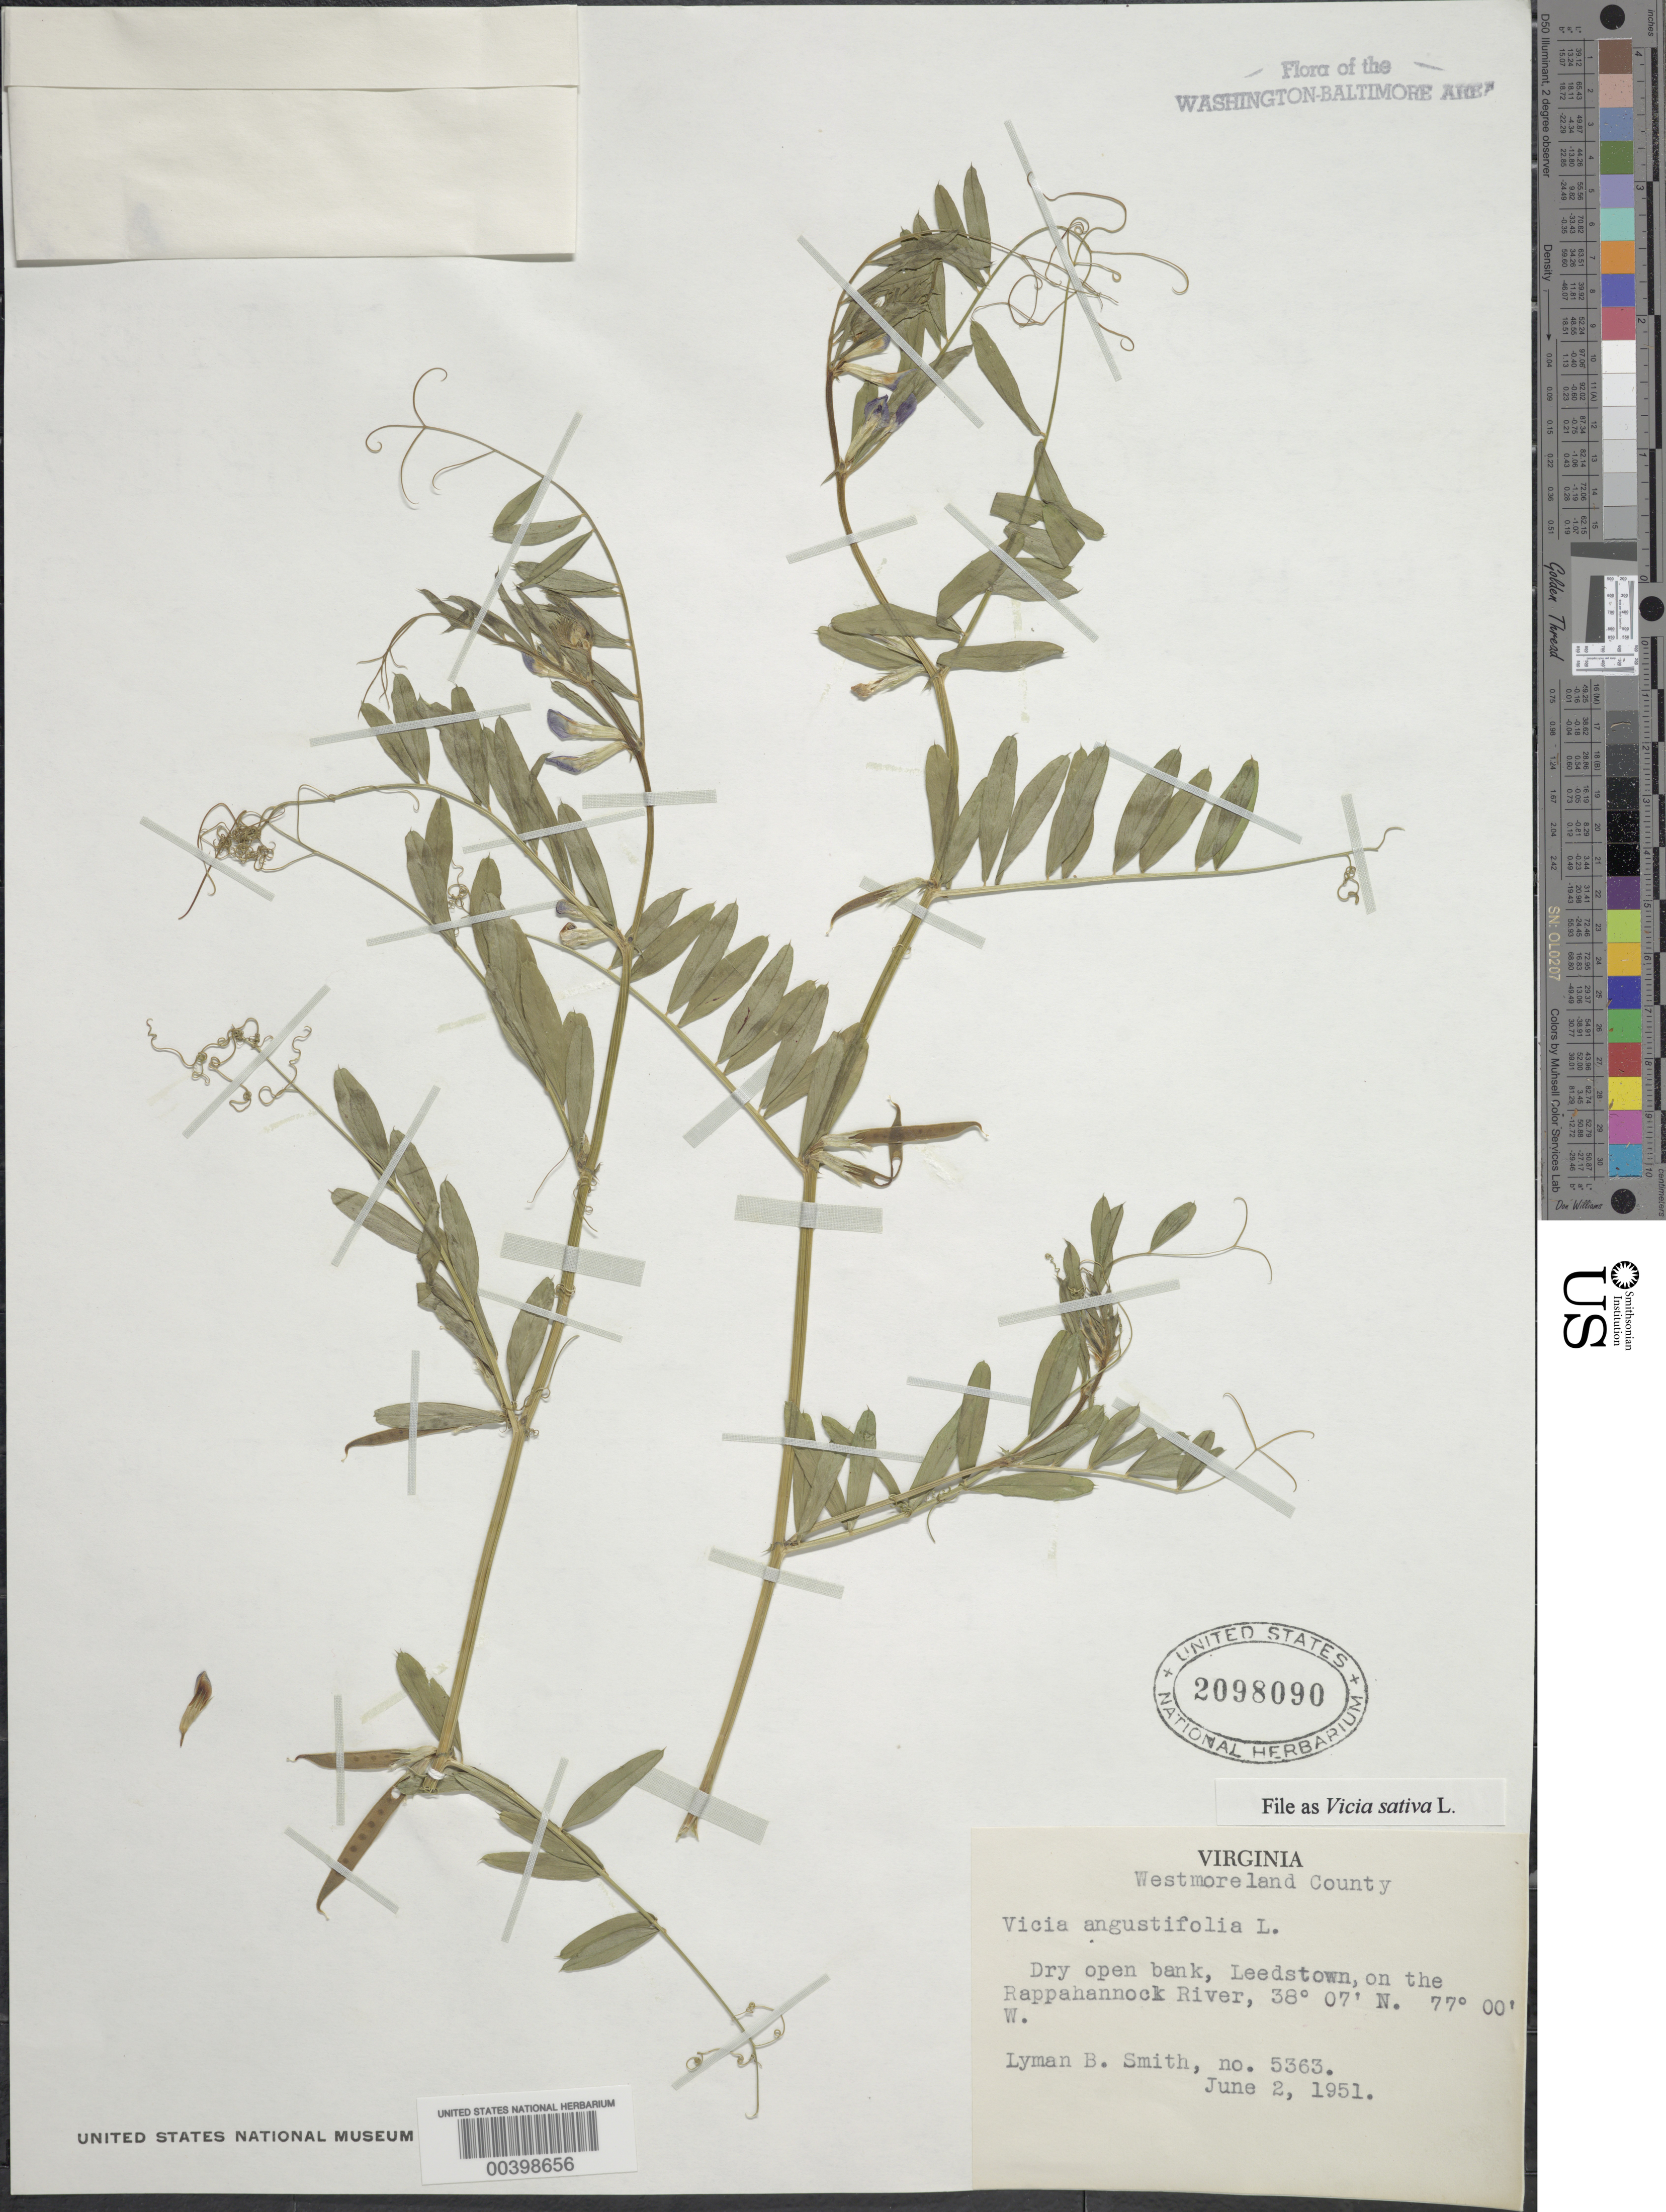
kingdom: Plantae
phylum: Tracheophyta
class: Magnoliopsida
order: Fabales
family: Fabaceae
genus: Vicia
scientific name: Vicia sativa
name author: L.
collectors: L. Smith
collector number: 5363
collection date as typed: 02 Jun 1951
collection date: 1951-06-02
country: United States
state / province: Virginia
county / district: Westmoreland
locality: Leedstown, Rappahannock River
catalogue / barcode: US 2098090